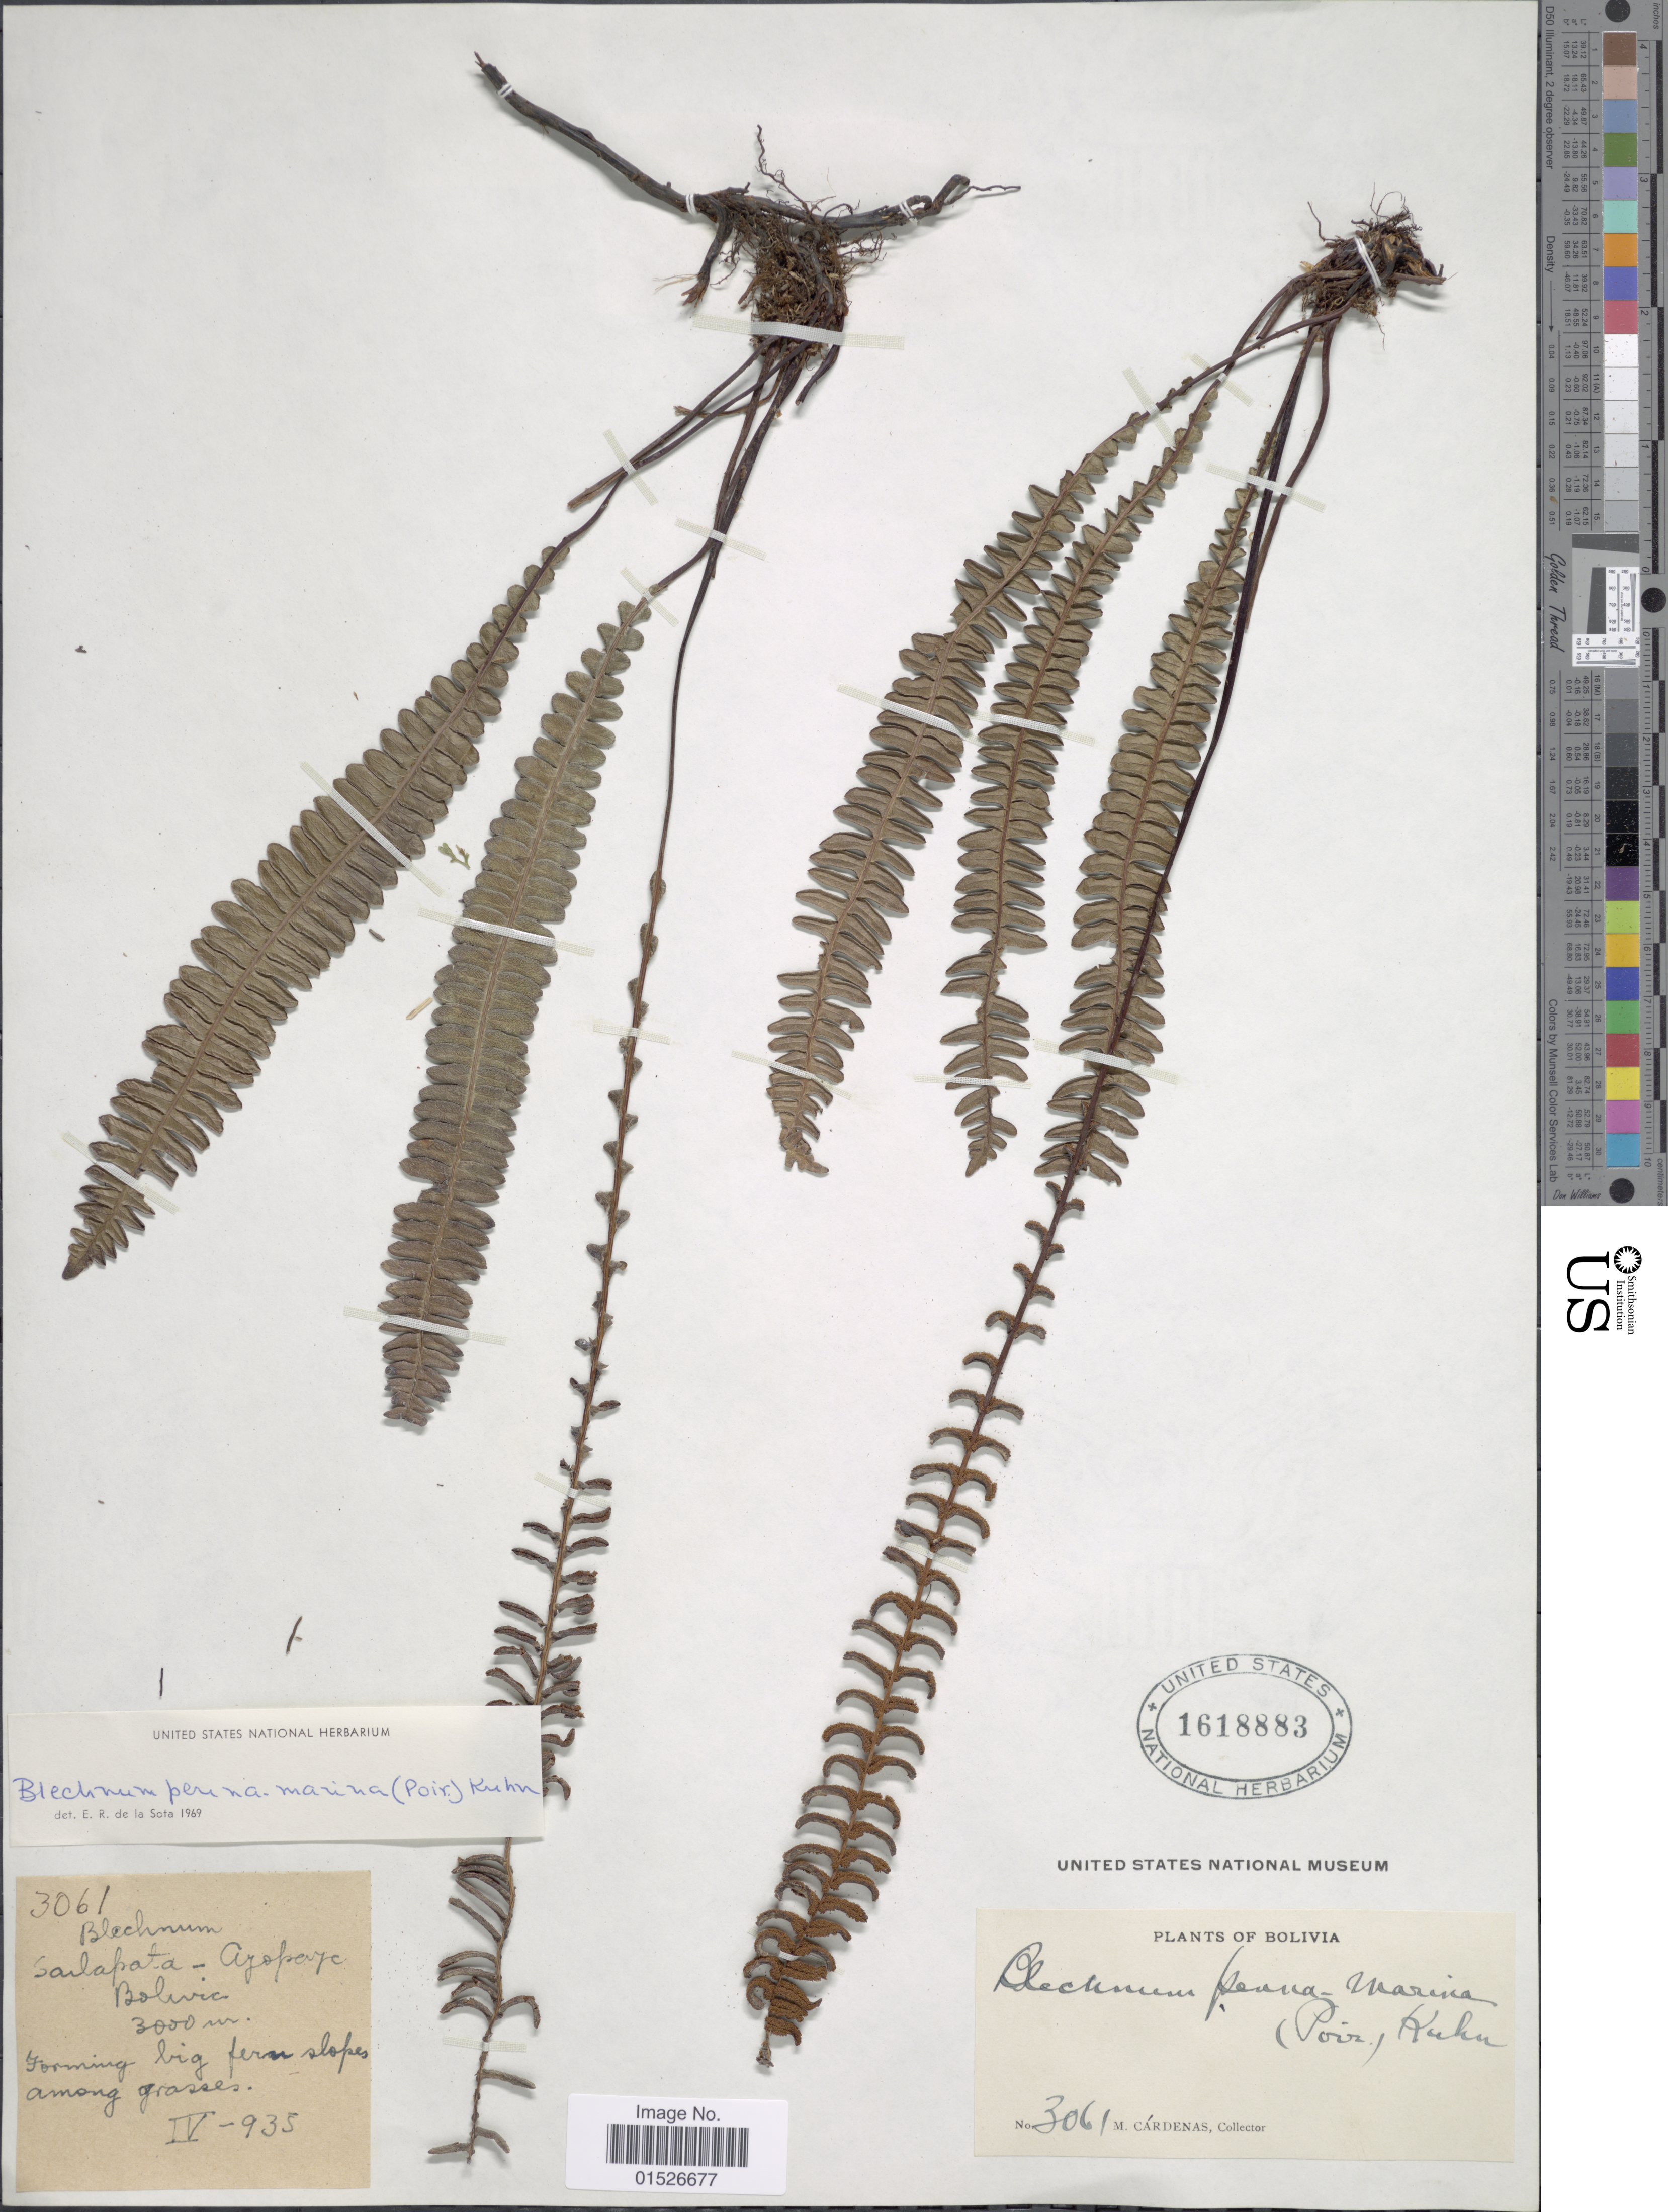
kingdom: Plantae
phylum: Tracheophyta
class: Polypodiopsida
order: Polypodiales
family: Blechnaceae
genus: Blechnum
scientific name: Blechnum penna-marina subsp. bolivianum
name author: Rosenst. ex Looser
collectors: M. Cárdenas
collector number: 3061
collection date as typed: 935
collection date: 1935-04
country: Bolivia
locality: Sailapata Ayopaya. Slope among grasses.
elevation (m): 3000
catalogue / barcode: US 1618883